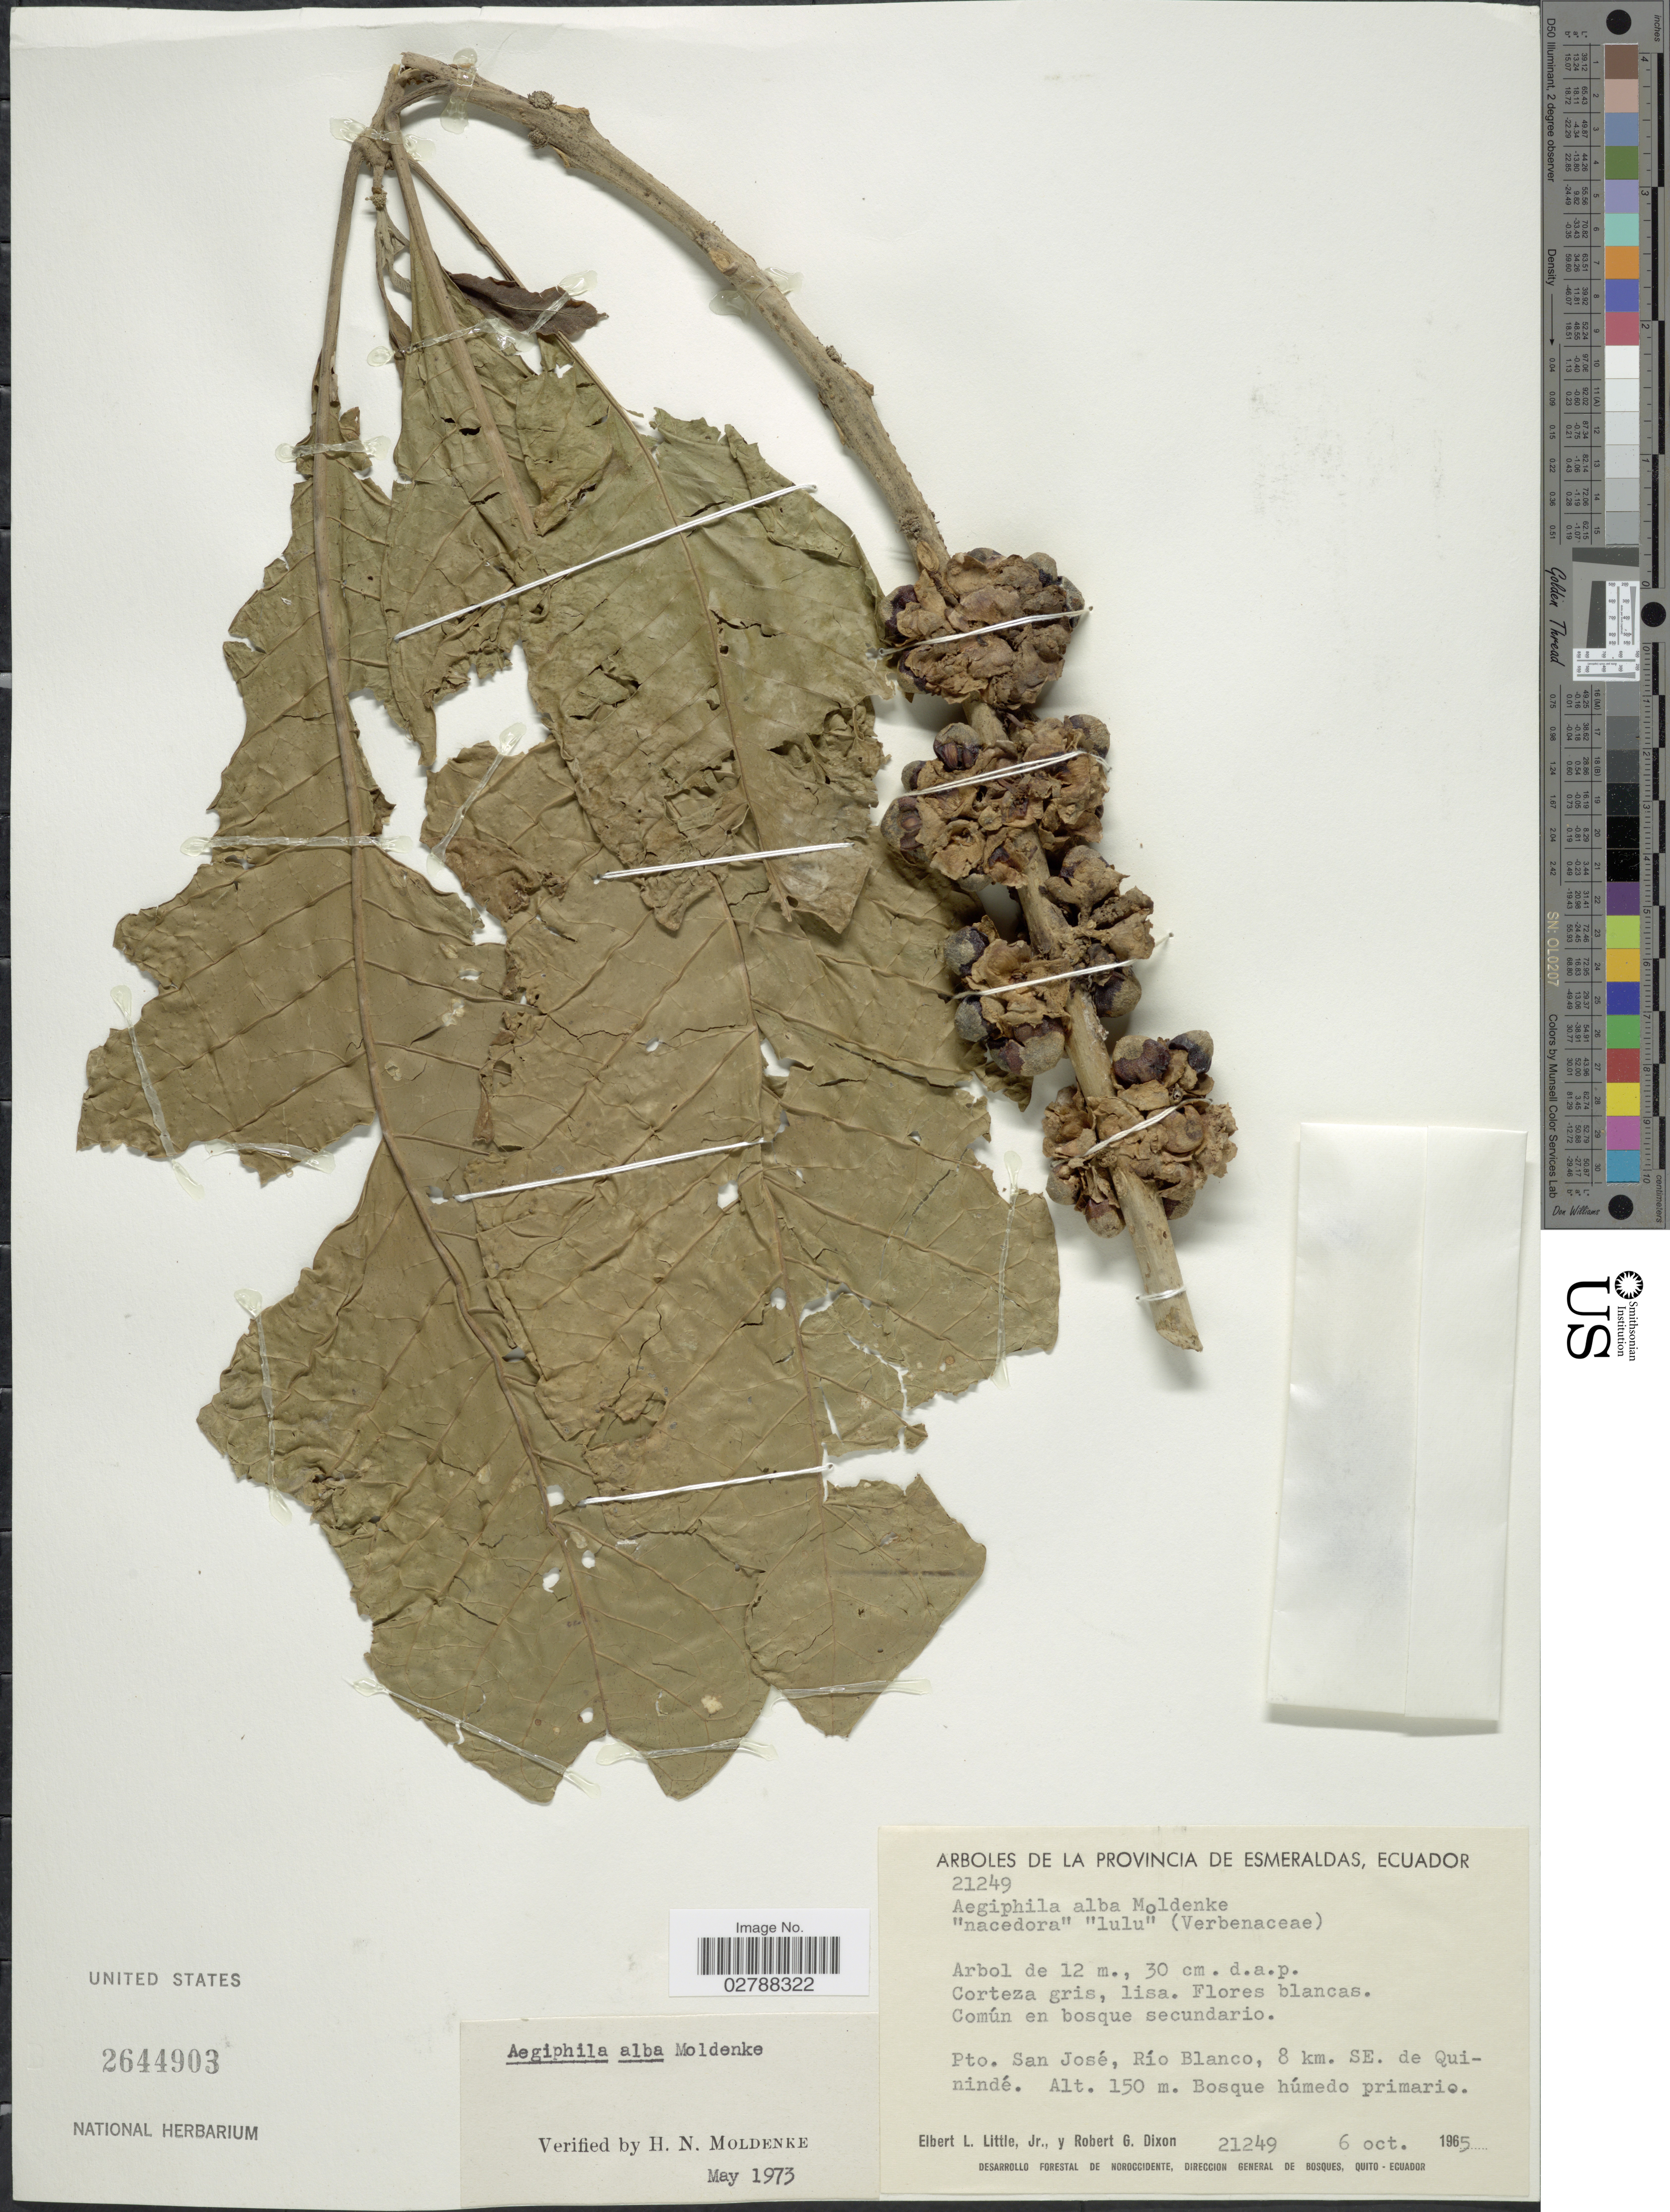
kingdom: Plantae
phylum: Tracheophyta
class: Magnoliopsida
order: Lamiales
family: Lamiaceae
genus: Aegiphila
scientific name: Aegiphila alba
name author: Moldenke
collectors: E. L. Little & R. G. Dixon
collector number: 21249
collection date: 1965-10-06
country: Ecuador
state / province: Esmeraldas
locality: Pto. San José, Río Blanco, 8 km. SE. de Quinindé.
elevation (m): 150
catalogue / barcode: US 2644903